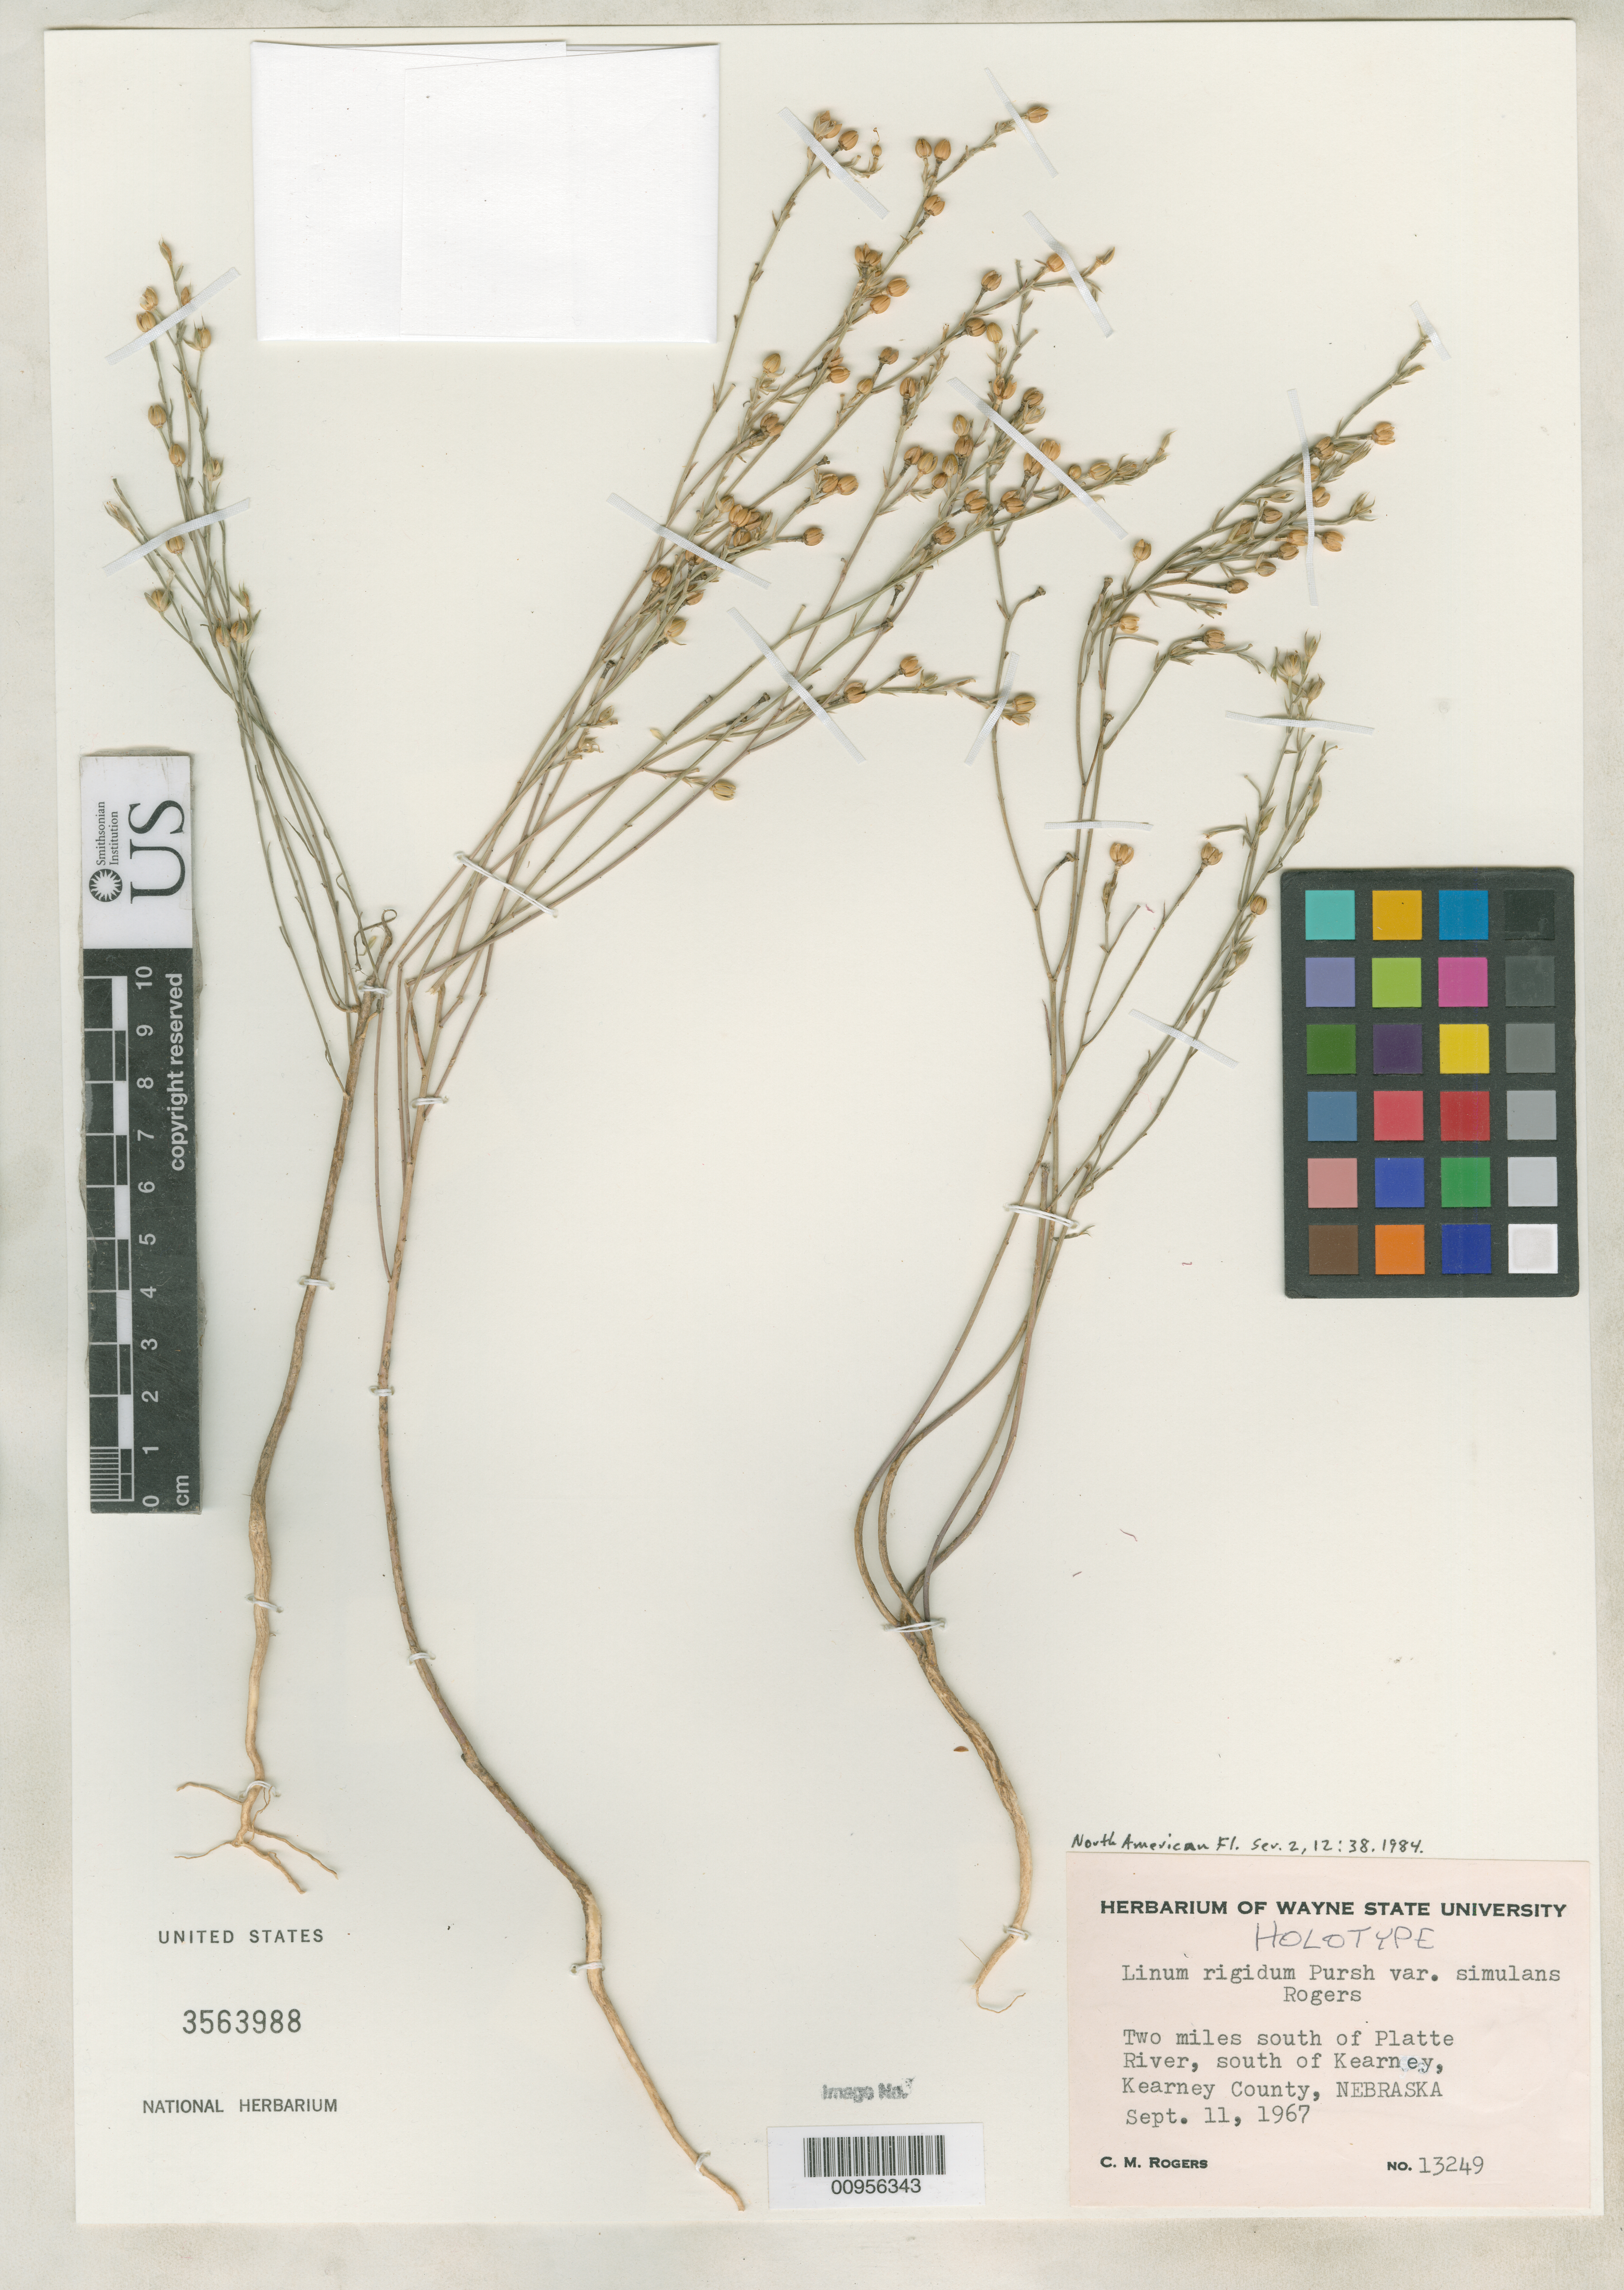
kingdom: Plantae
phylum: Tracheophyta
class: Magnoliopsida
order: Malpighiales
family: Linaceae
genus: Linum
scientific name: Linum rigidum var. simulans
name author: C.M. Rogers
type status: Holotype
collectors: C. M. Rogers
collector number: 13249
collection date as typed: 11 Sep 1967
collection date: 1967-09-11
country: United States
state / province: Nebraska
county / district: Kearney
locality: Two miles south of Platte River, south of Kearney, Kearney County.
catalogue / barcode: US 3563988